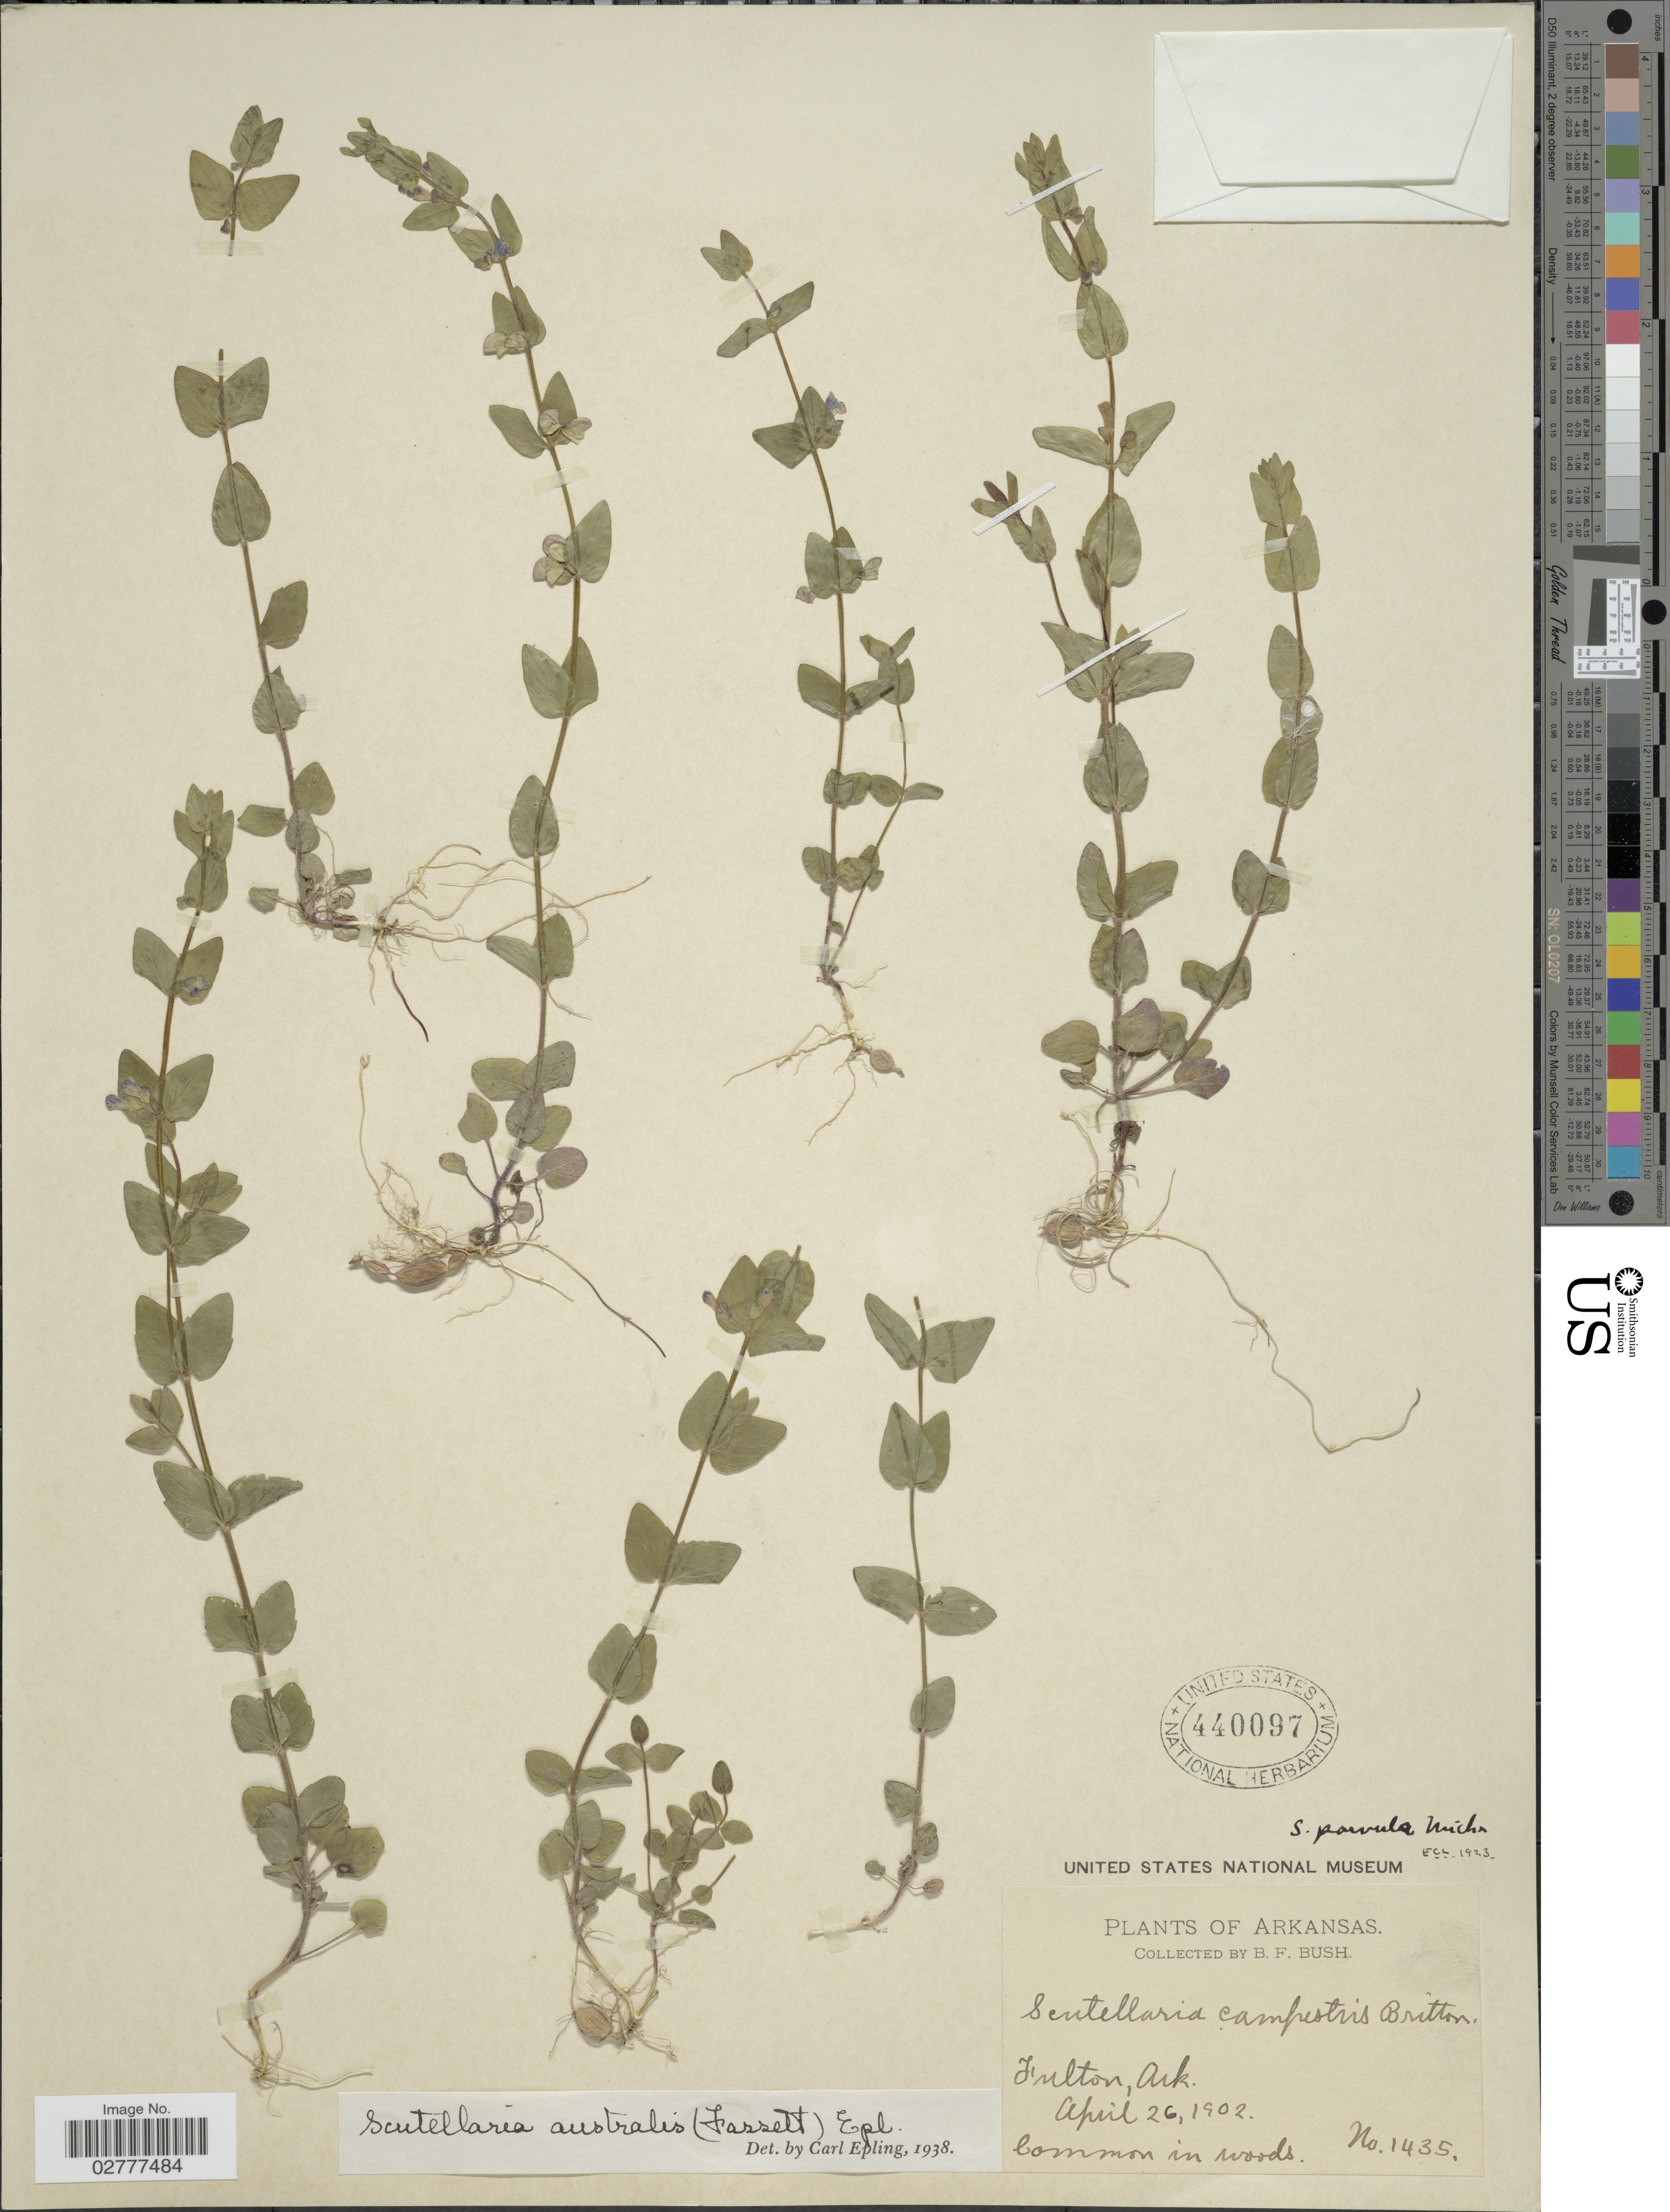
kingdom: Plantae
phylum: Tracheophyta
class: Magnoliopsida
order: Lamiales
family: Lamiaceae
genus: Scutellaria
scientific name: Scutellaria australis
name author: (Fassett) Epling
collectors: B. F. Bush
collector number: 1435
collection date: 1902-04-26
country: United States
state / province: Arkansas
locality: Fulton, Ark.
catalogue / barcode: US 440097